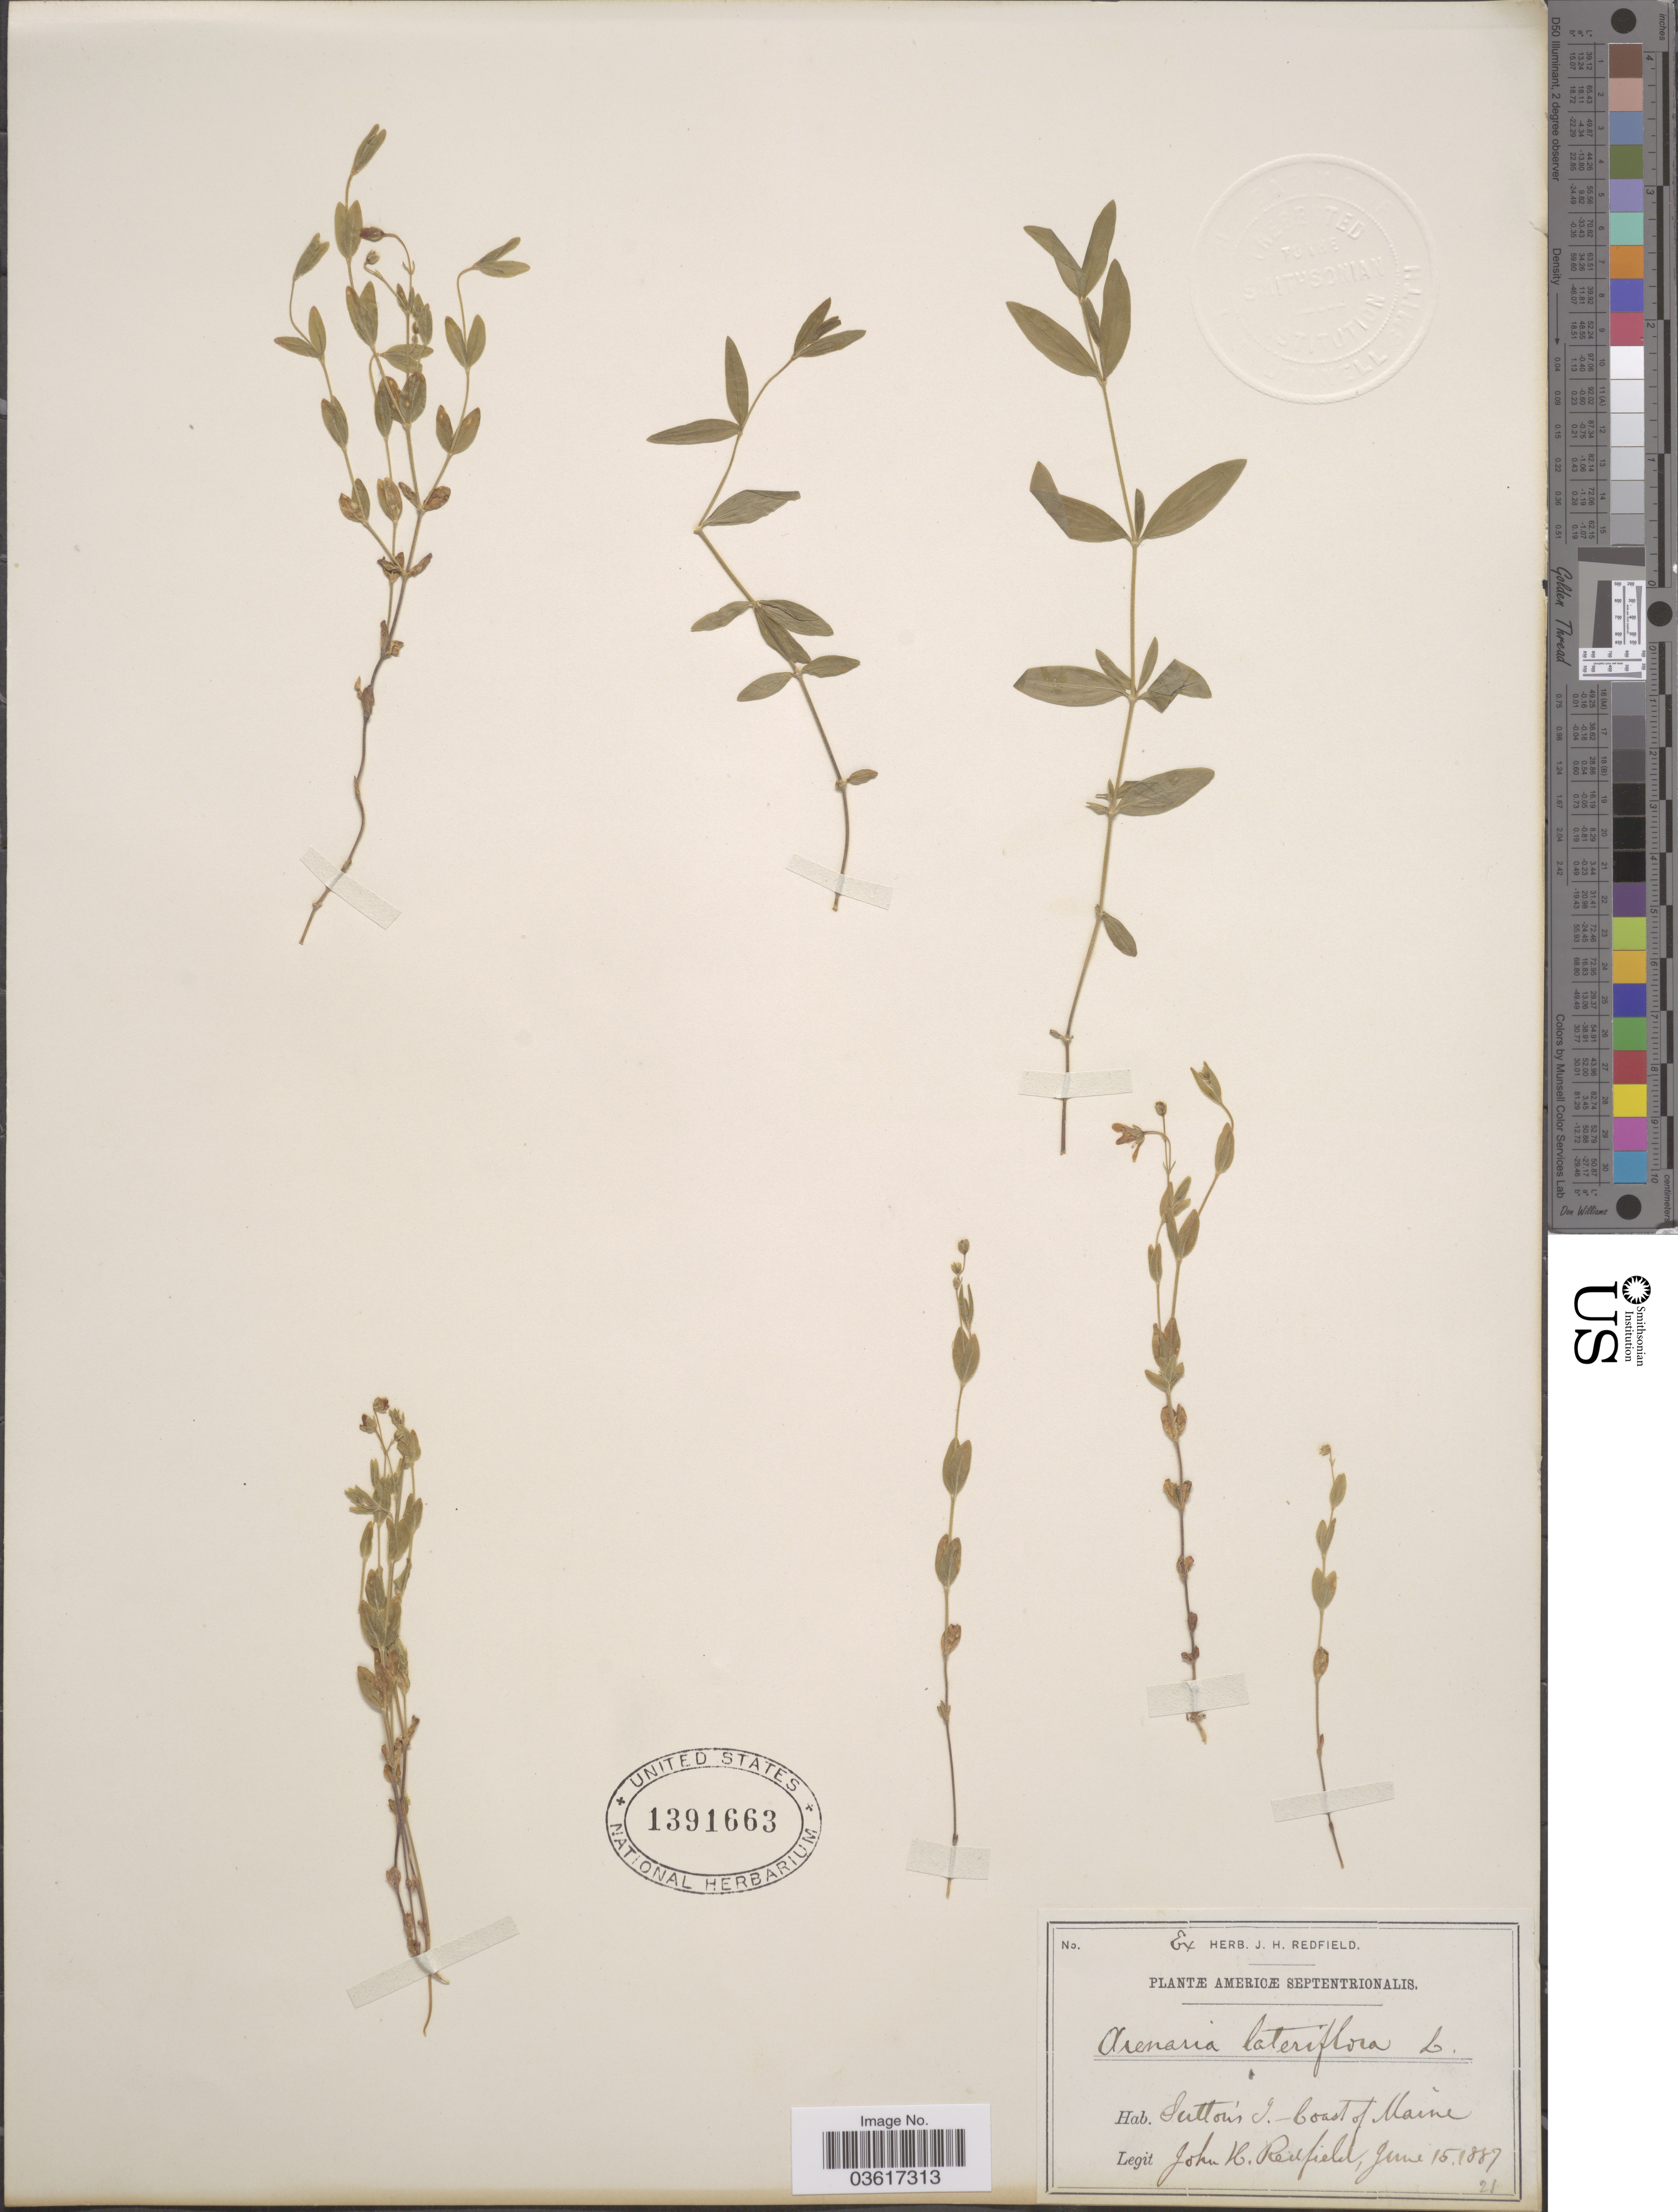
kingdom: Plantae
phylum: Tracheophyta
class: Magnoliopsida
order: Caryophyllales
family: Caryophyllaceae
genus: Moehringia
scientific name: Moehringia lateriflora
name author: (L.) Fenzl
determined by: Strong, Mark T., (BOT), Smithsonian Institution - National Museum of Natural History (UNITED STATES)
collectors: J. Redfield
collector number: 21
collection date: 1887-06-15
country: United States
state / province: Maine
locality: Americæ Septentrionalis. Sutton's I. Coast of Maine.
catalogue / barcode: US 1391663